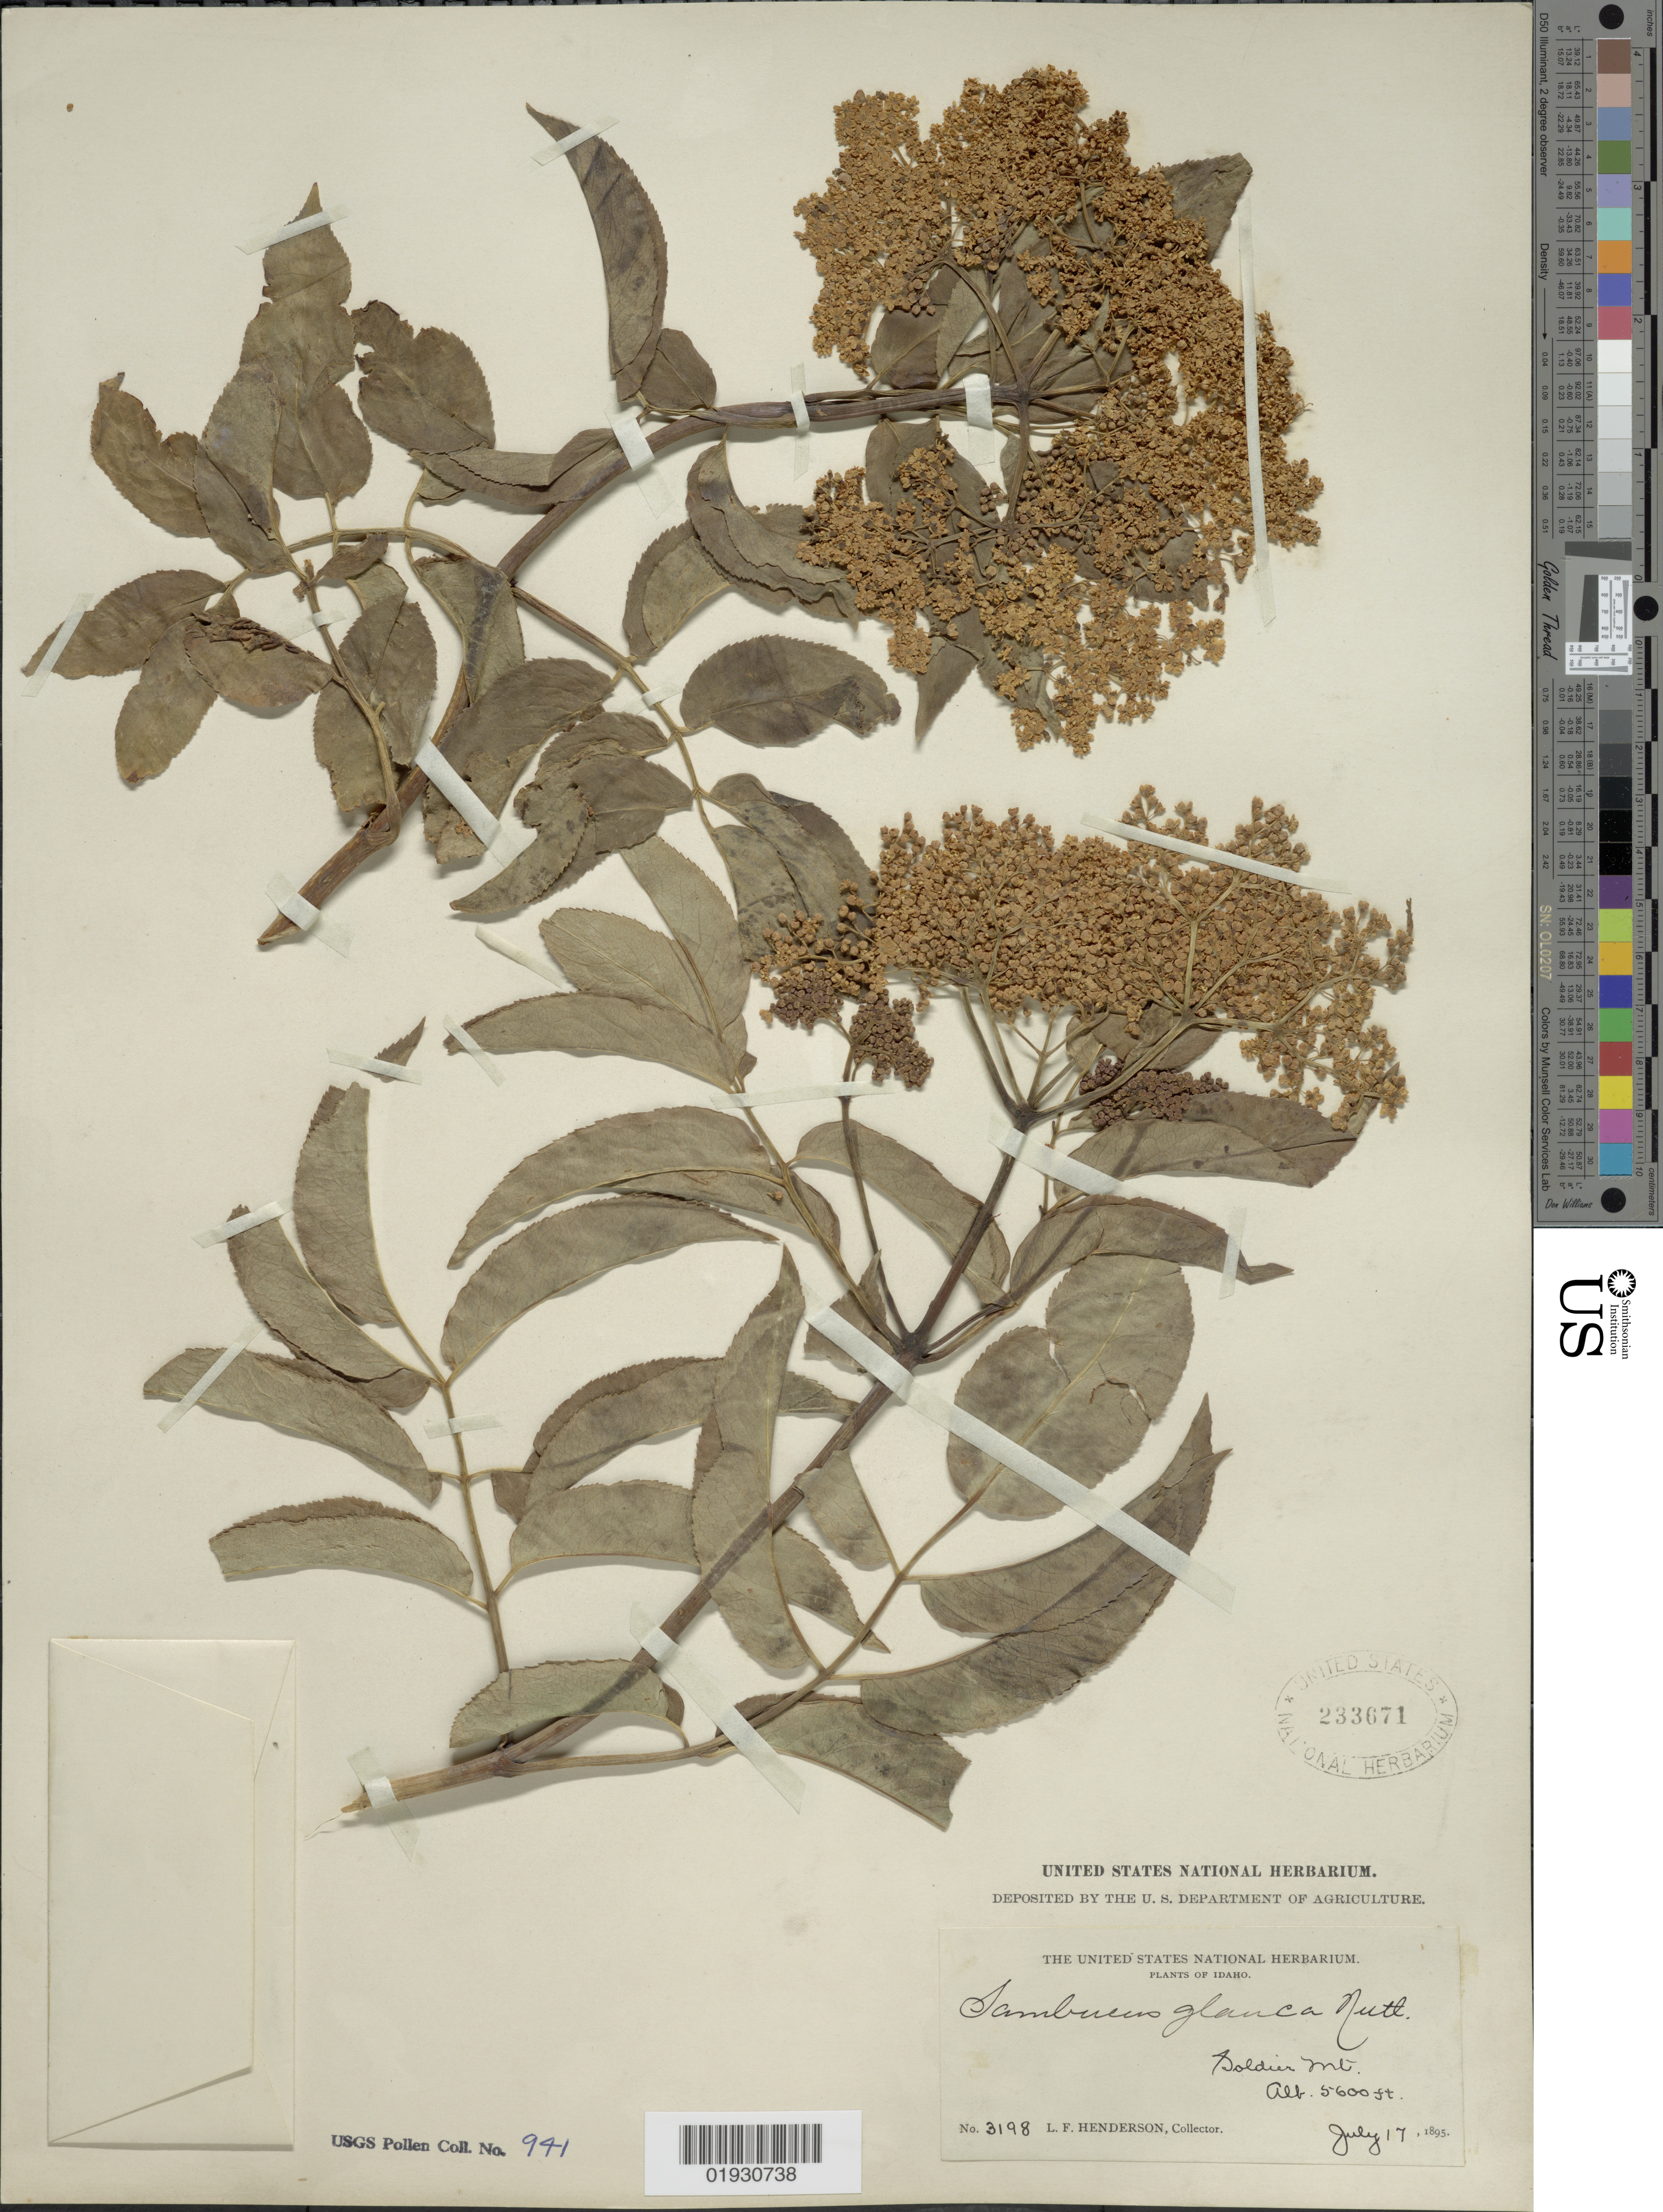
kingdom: Plantae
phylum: Tracheophyta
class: Magnoliopsida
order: Dipsacales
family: Viburnaceae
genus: Sambucus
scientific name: Sambucus cerulea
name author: Raf.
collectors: L. Henderson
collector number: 3198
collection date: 1895-07-17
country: United States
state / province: Idaho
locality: Soldier Mt.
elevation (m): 1707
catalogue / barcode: US 233671